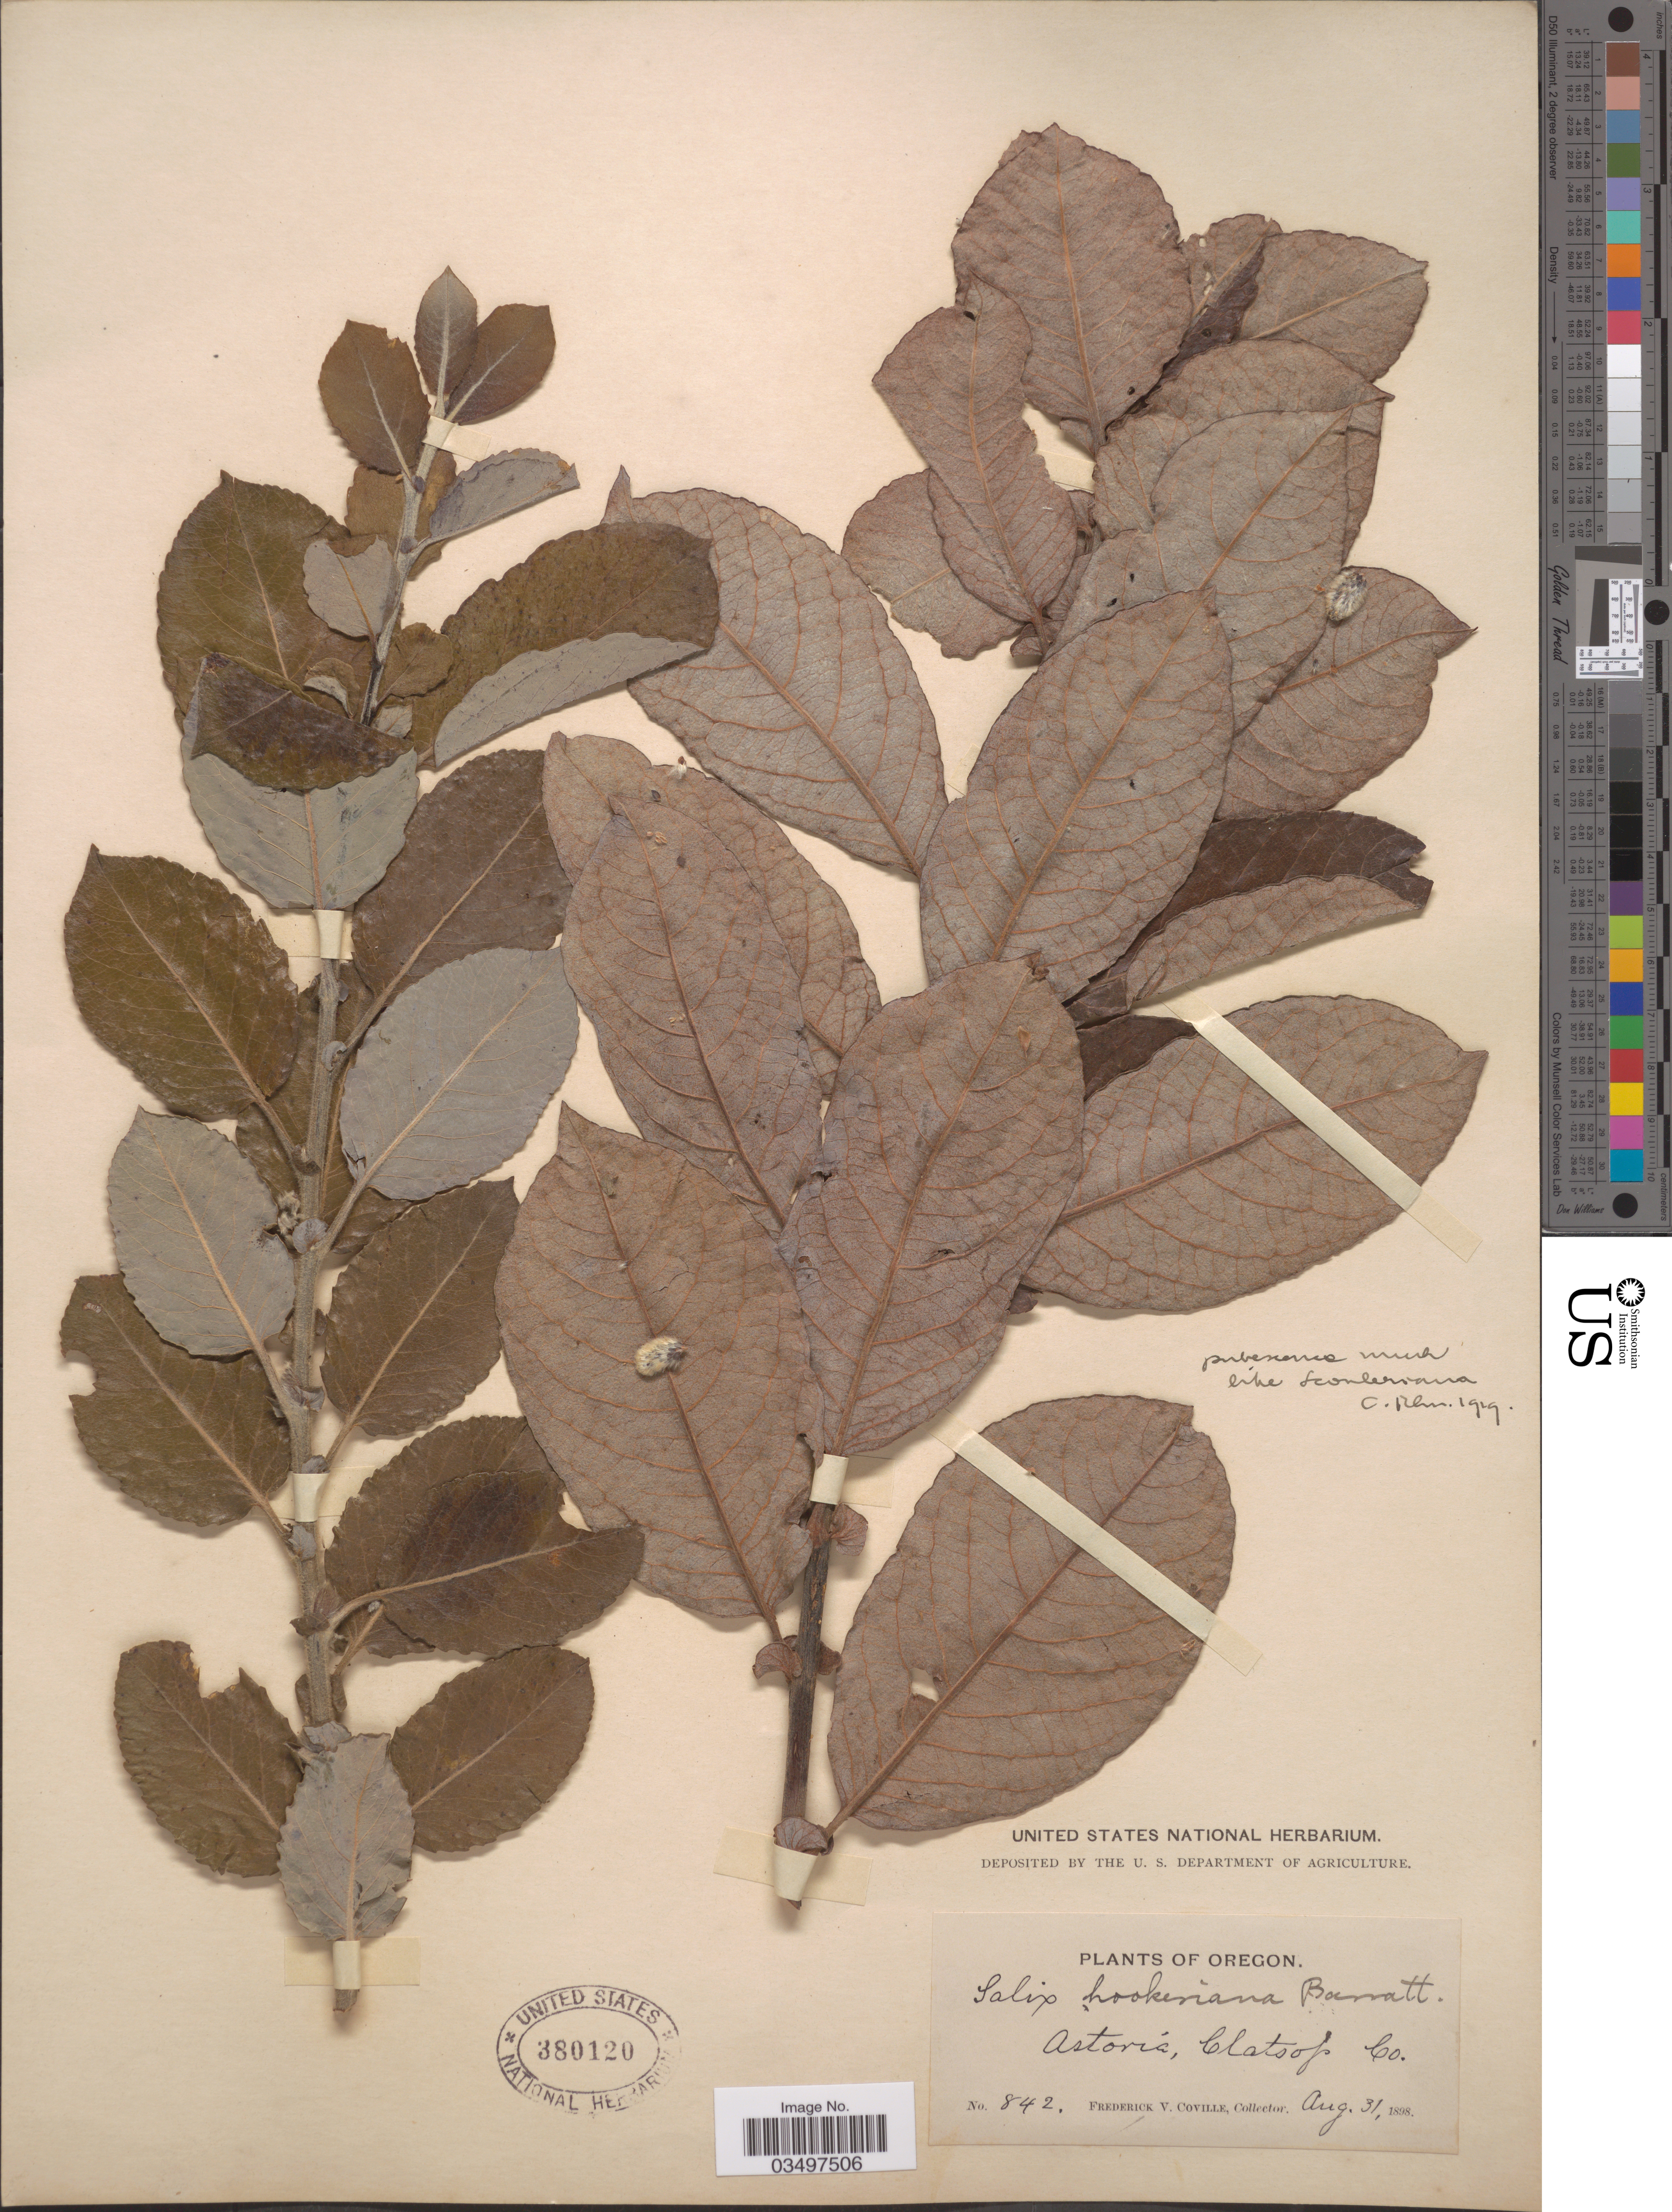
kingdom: Plantae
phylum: Tracheophyta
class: Magnoliopsida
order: Malpighiales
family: Salicaceae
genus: Salix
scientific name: Salix hookeriana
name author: Barratt ex Hook.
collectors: F. V. Coville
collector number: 842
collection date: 1898-08-31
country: United States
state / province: Oregon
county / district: Clatsop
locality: Astoria, Clatsop Co.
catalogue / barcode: US 380120